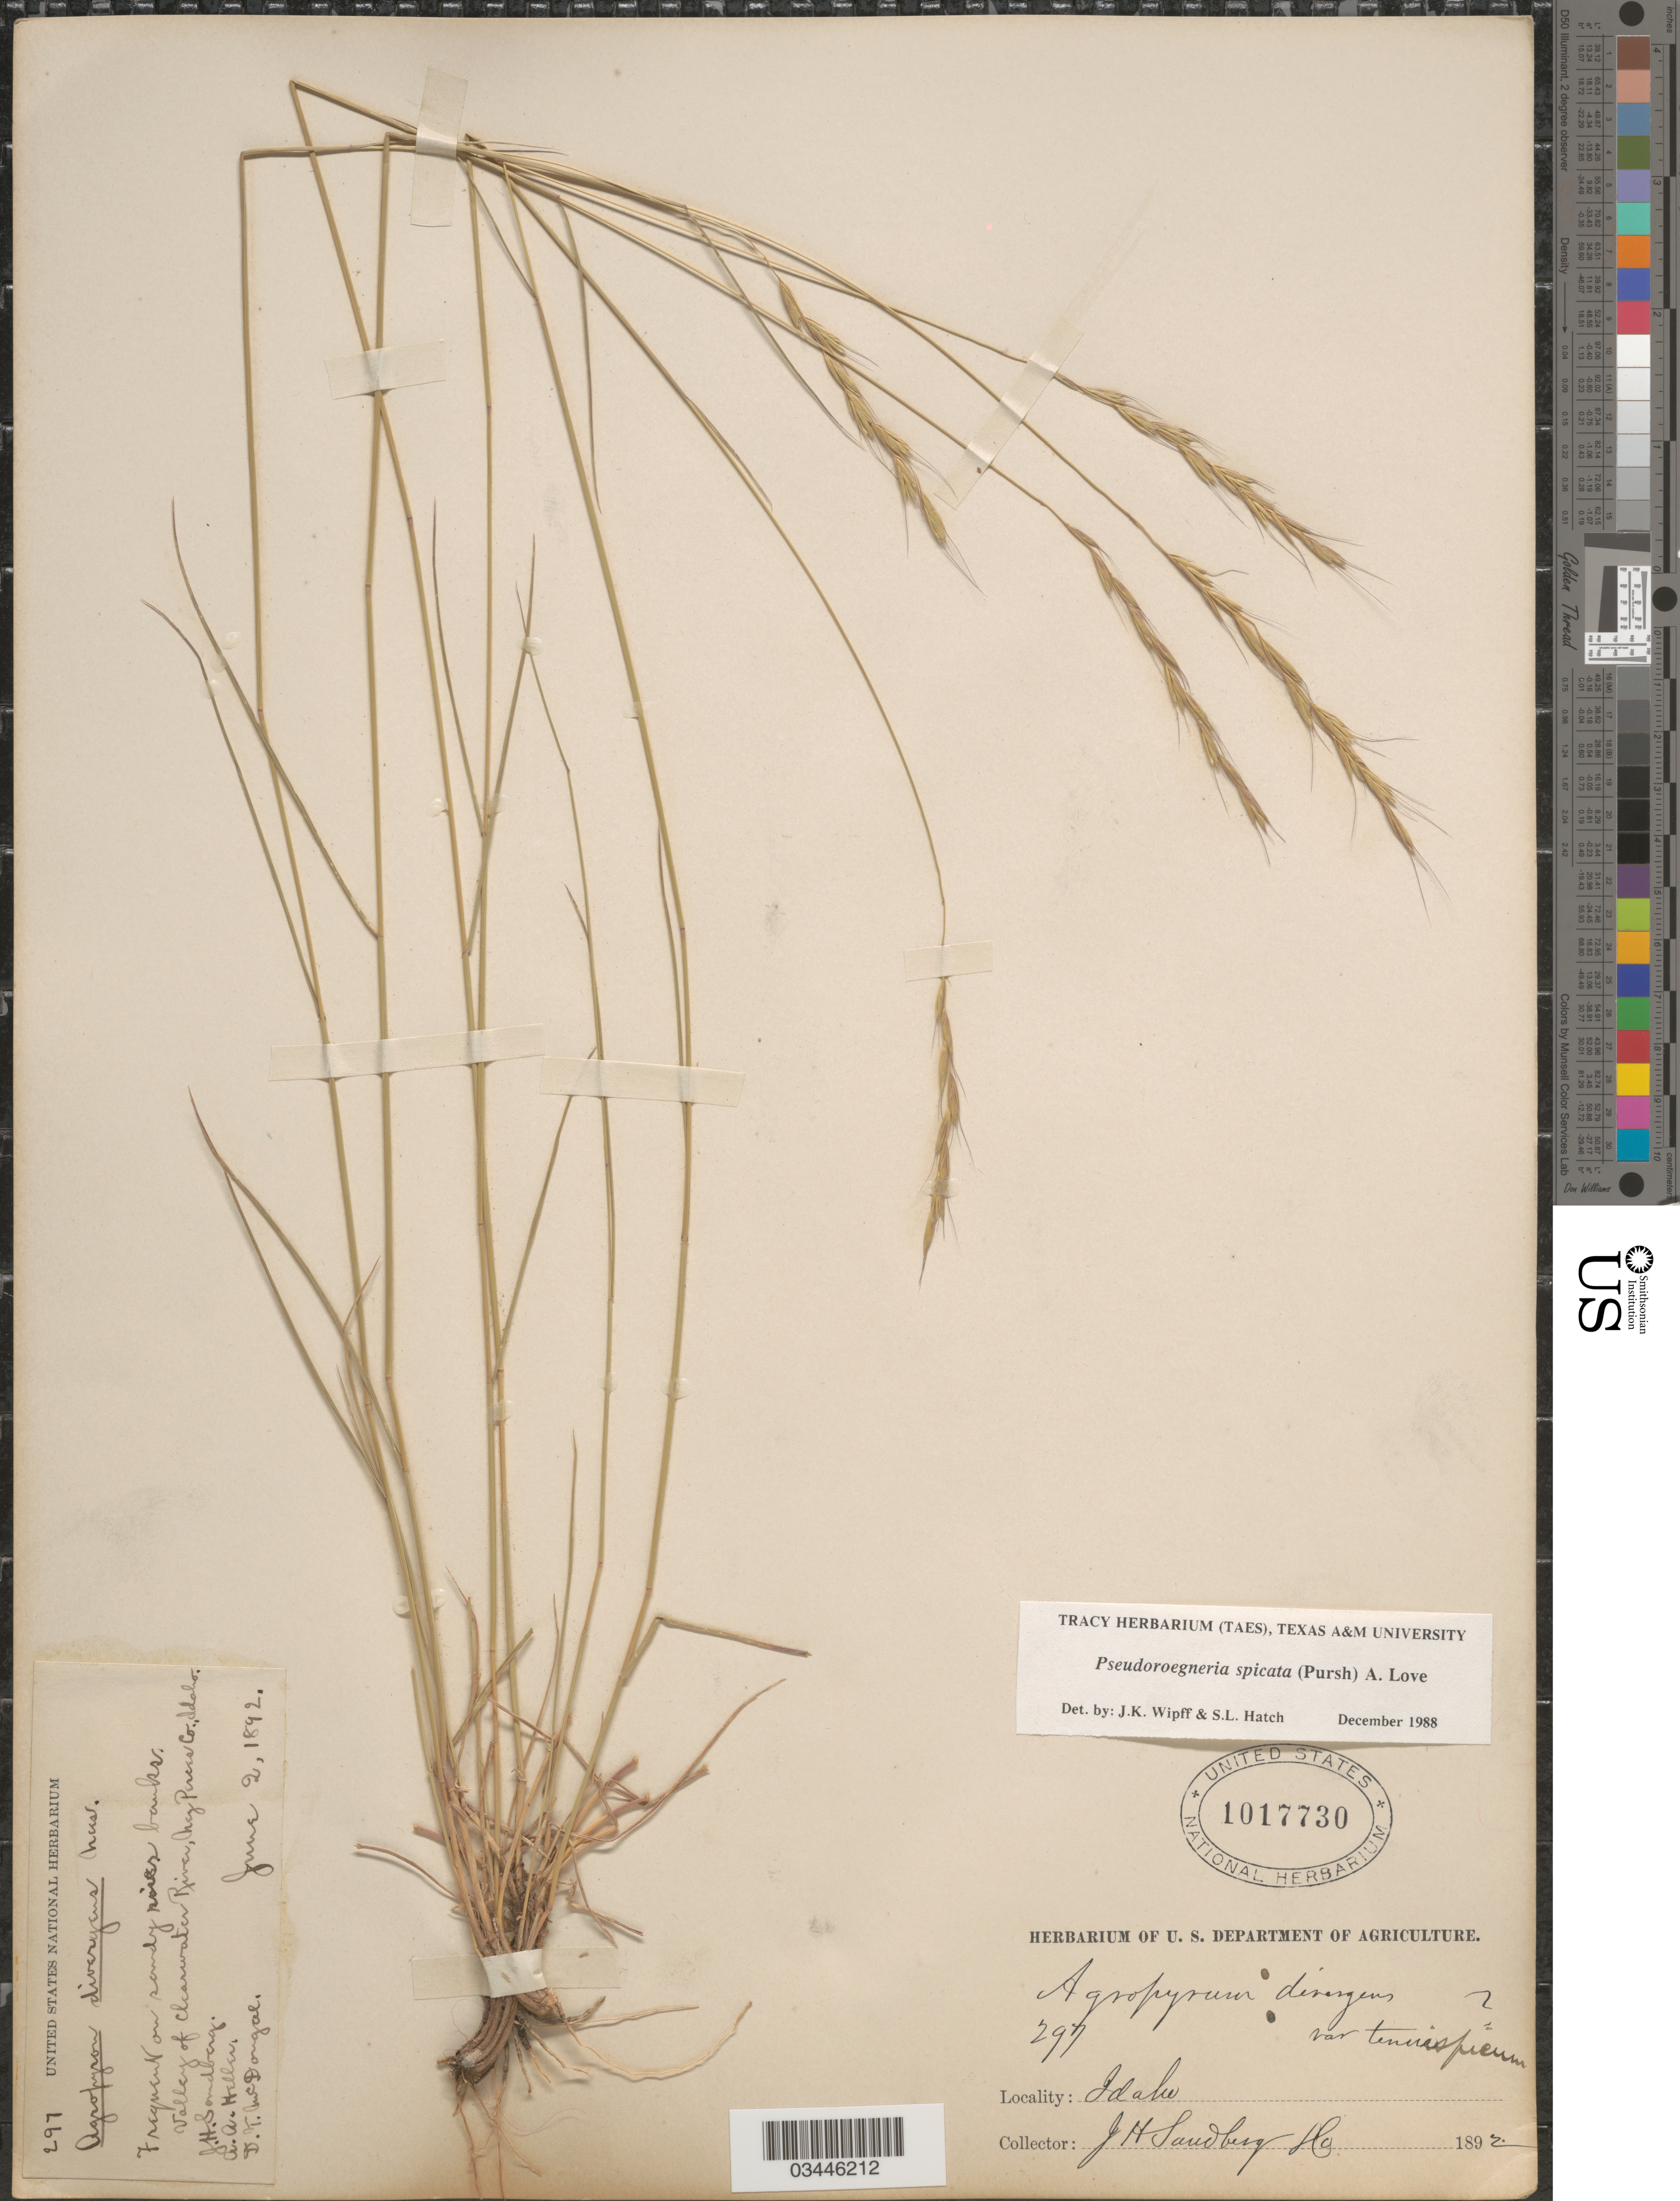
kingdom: Plantae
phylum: Tracheophyta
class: Liliopsida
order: Poales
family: Poaceae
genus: Pseudoroegneria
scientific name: Pseudoroegneria spicata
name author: (Pursh) Á. Löve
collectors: J. H. Sandberg, A. A. Heller & D. McDougal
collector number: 297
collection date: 1892-06-02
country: United States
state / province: Idaho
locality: Frequent on sandy river banks. Valley of Clearwater River, Nez Perces Co.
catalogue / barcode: US 1017730